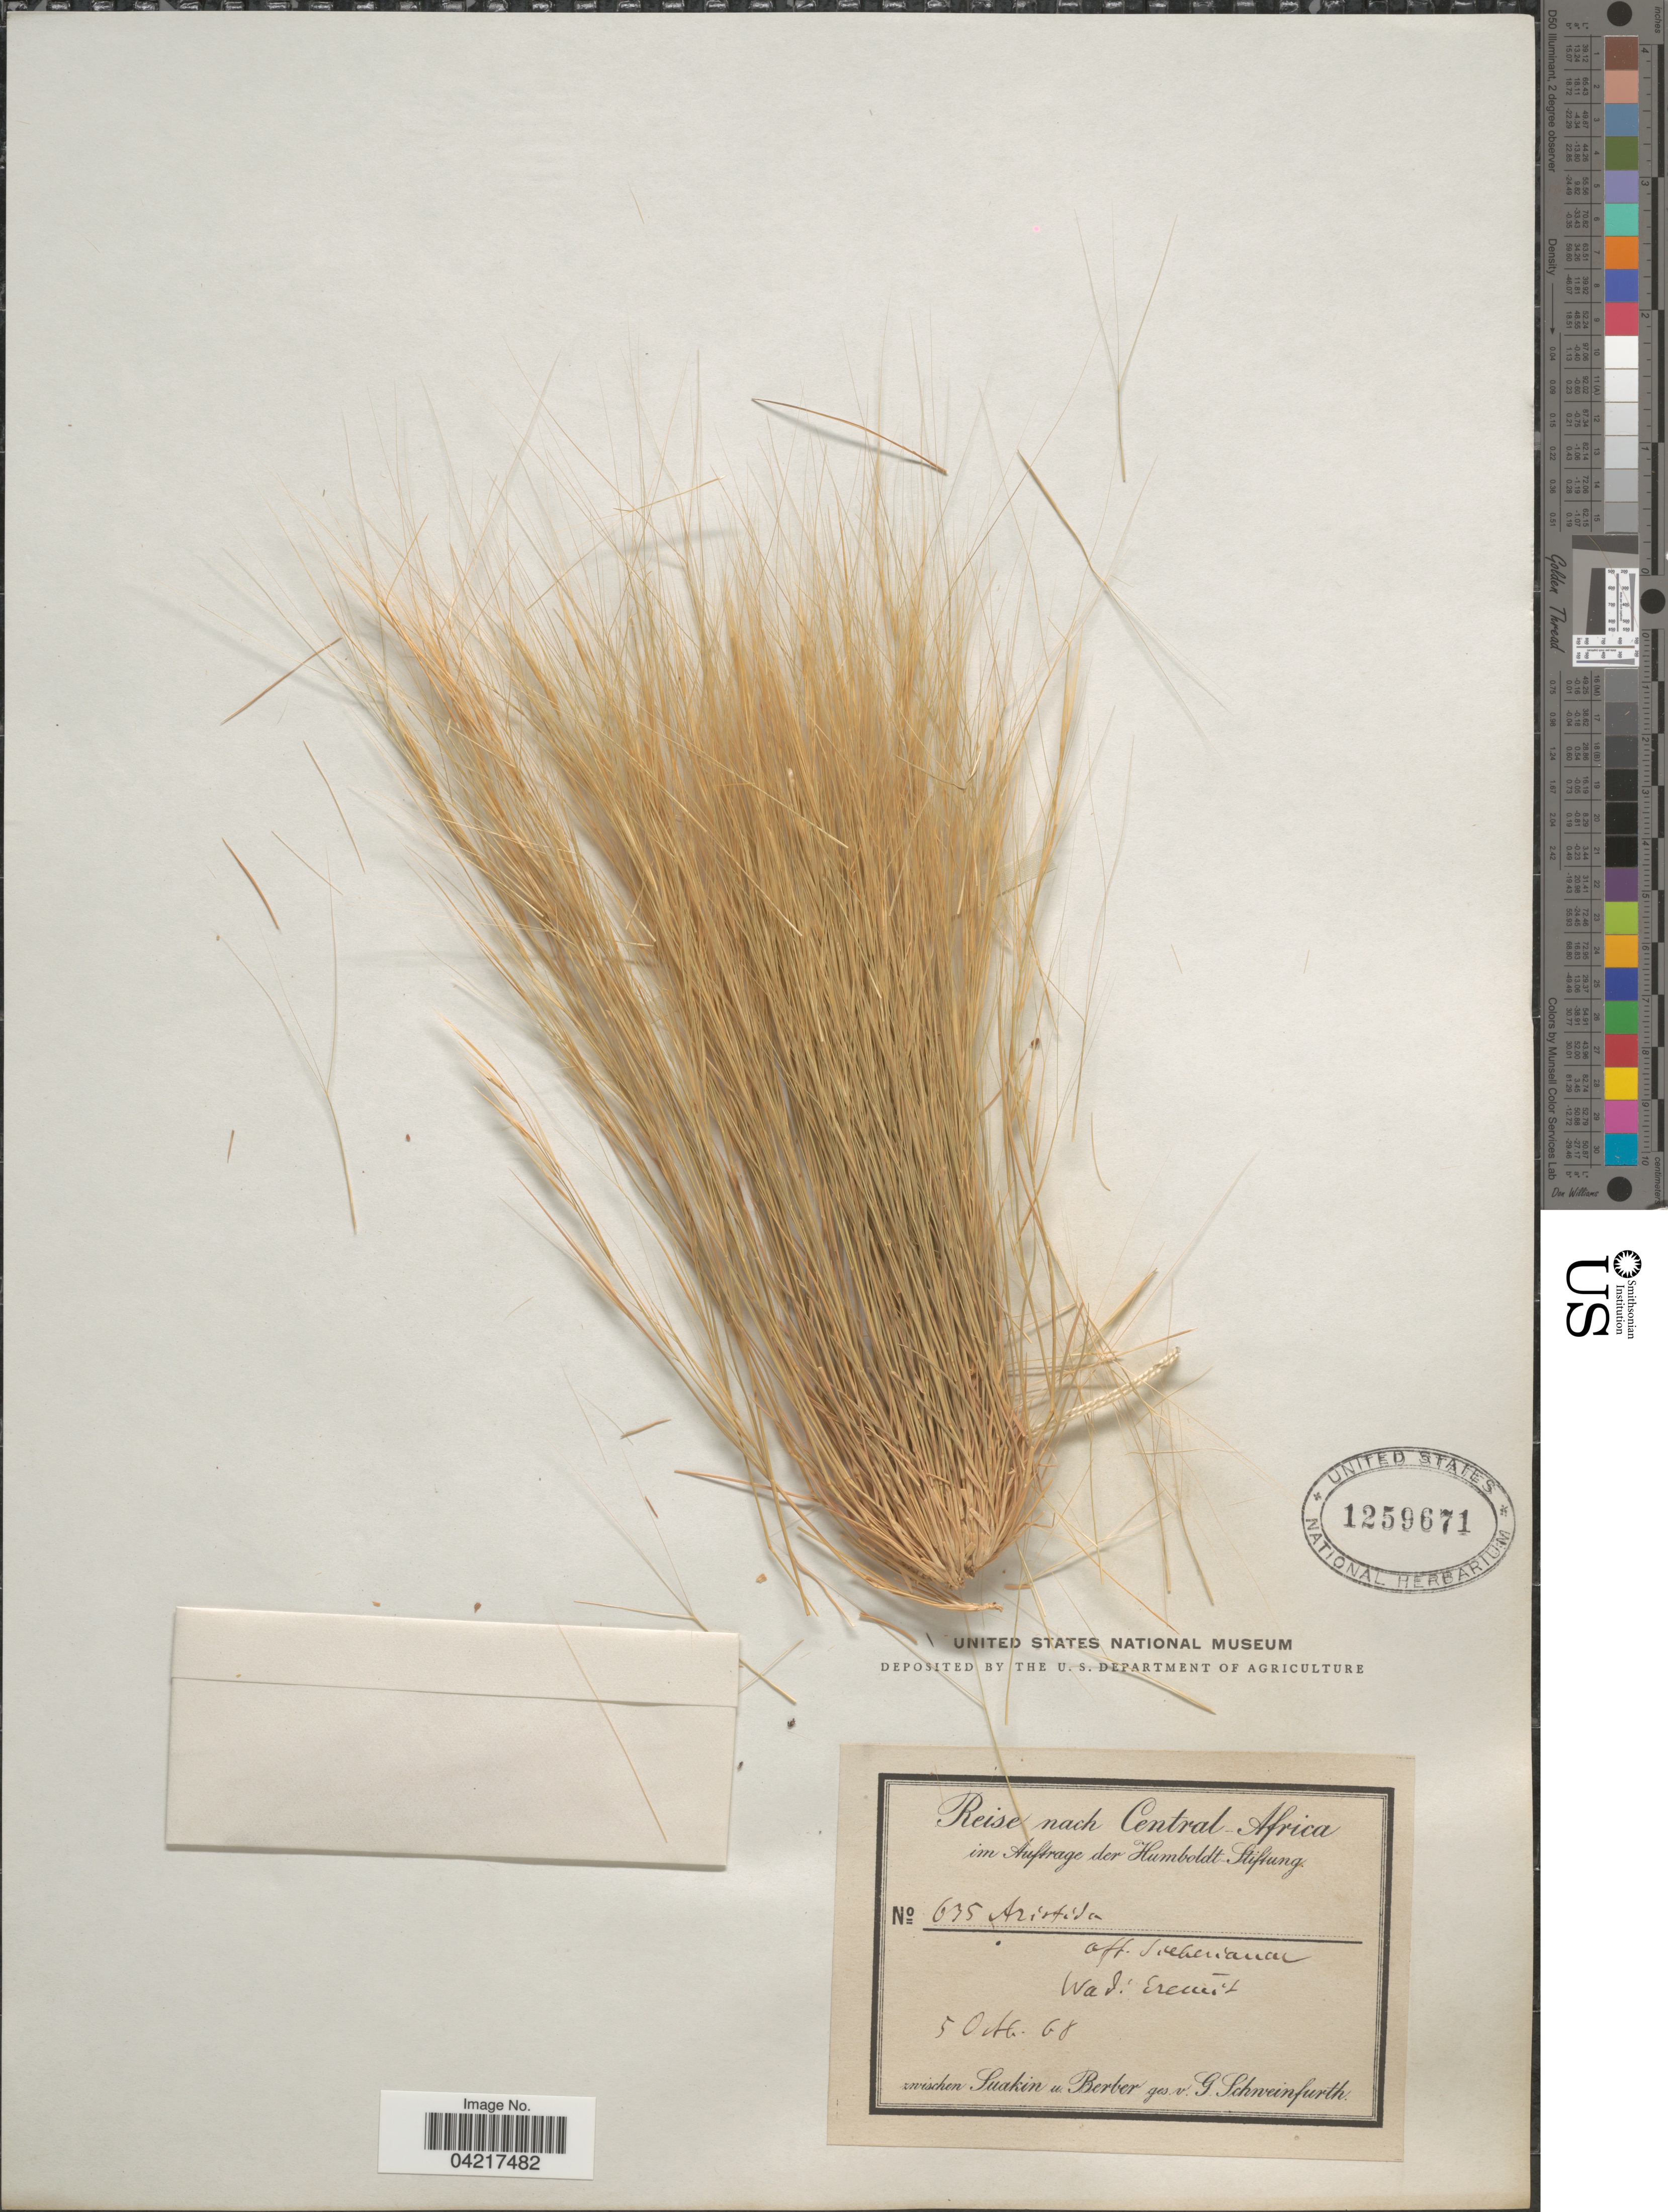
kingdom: Plantae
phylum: Tracheophyta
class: Liliopsida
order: Poales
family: Poaceae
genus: Aristida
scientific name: Aristida funiculata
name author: Trin. & Rupr.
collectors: -. Humboldt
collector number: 635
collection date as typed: Transcribed d/m/y: 5/10/68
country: Central African Republic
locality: Reise nach Central-Africa. Wadi Eremit. Zwischen Suakin u Berber.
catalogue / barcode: US 1259671